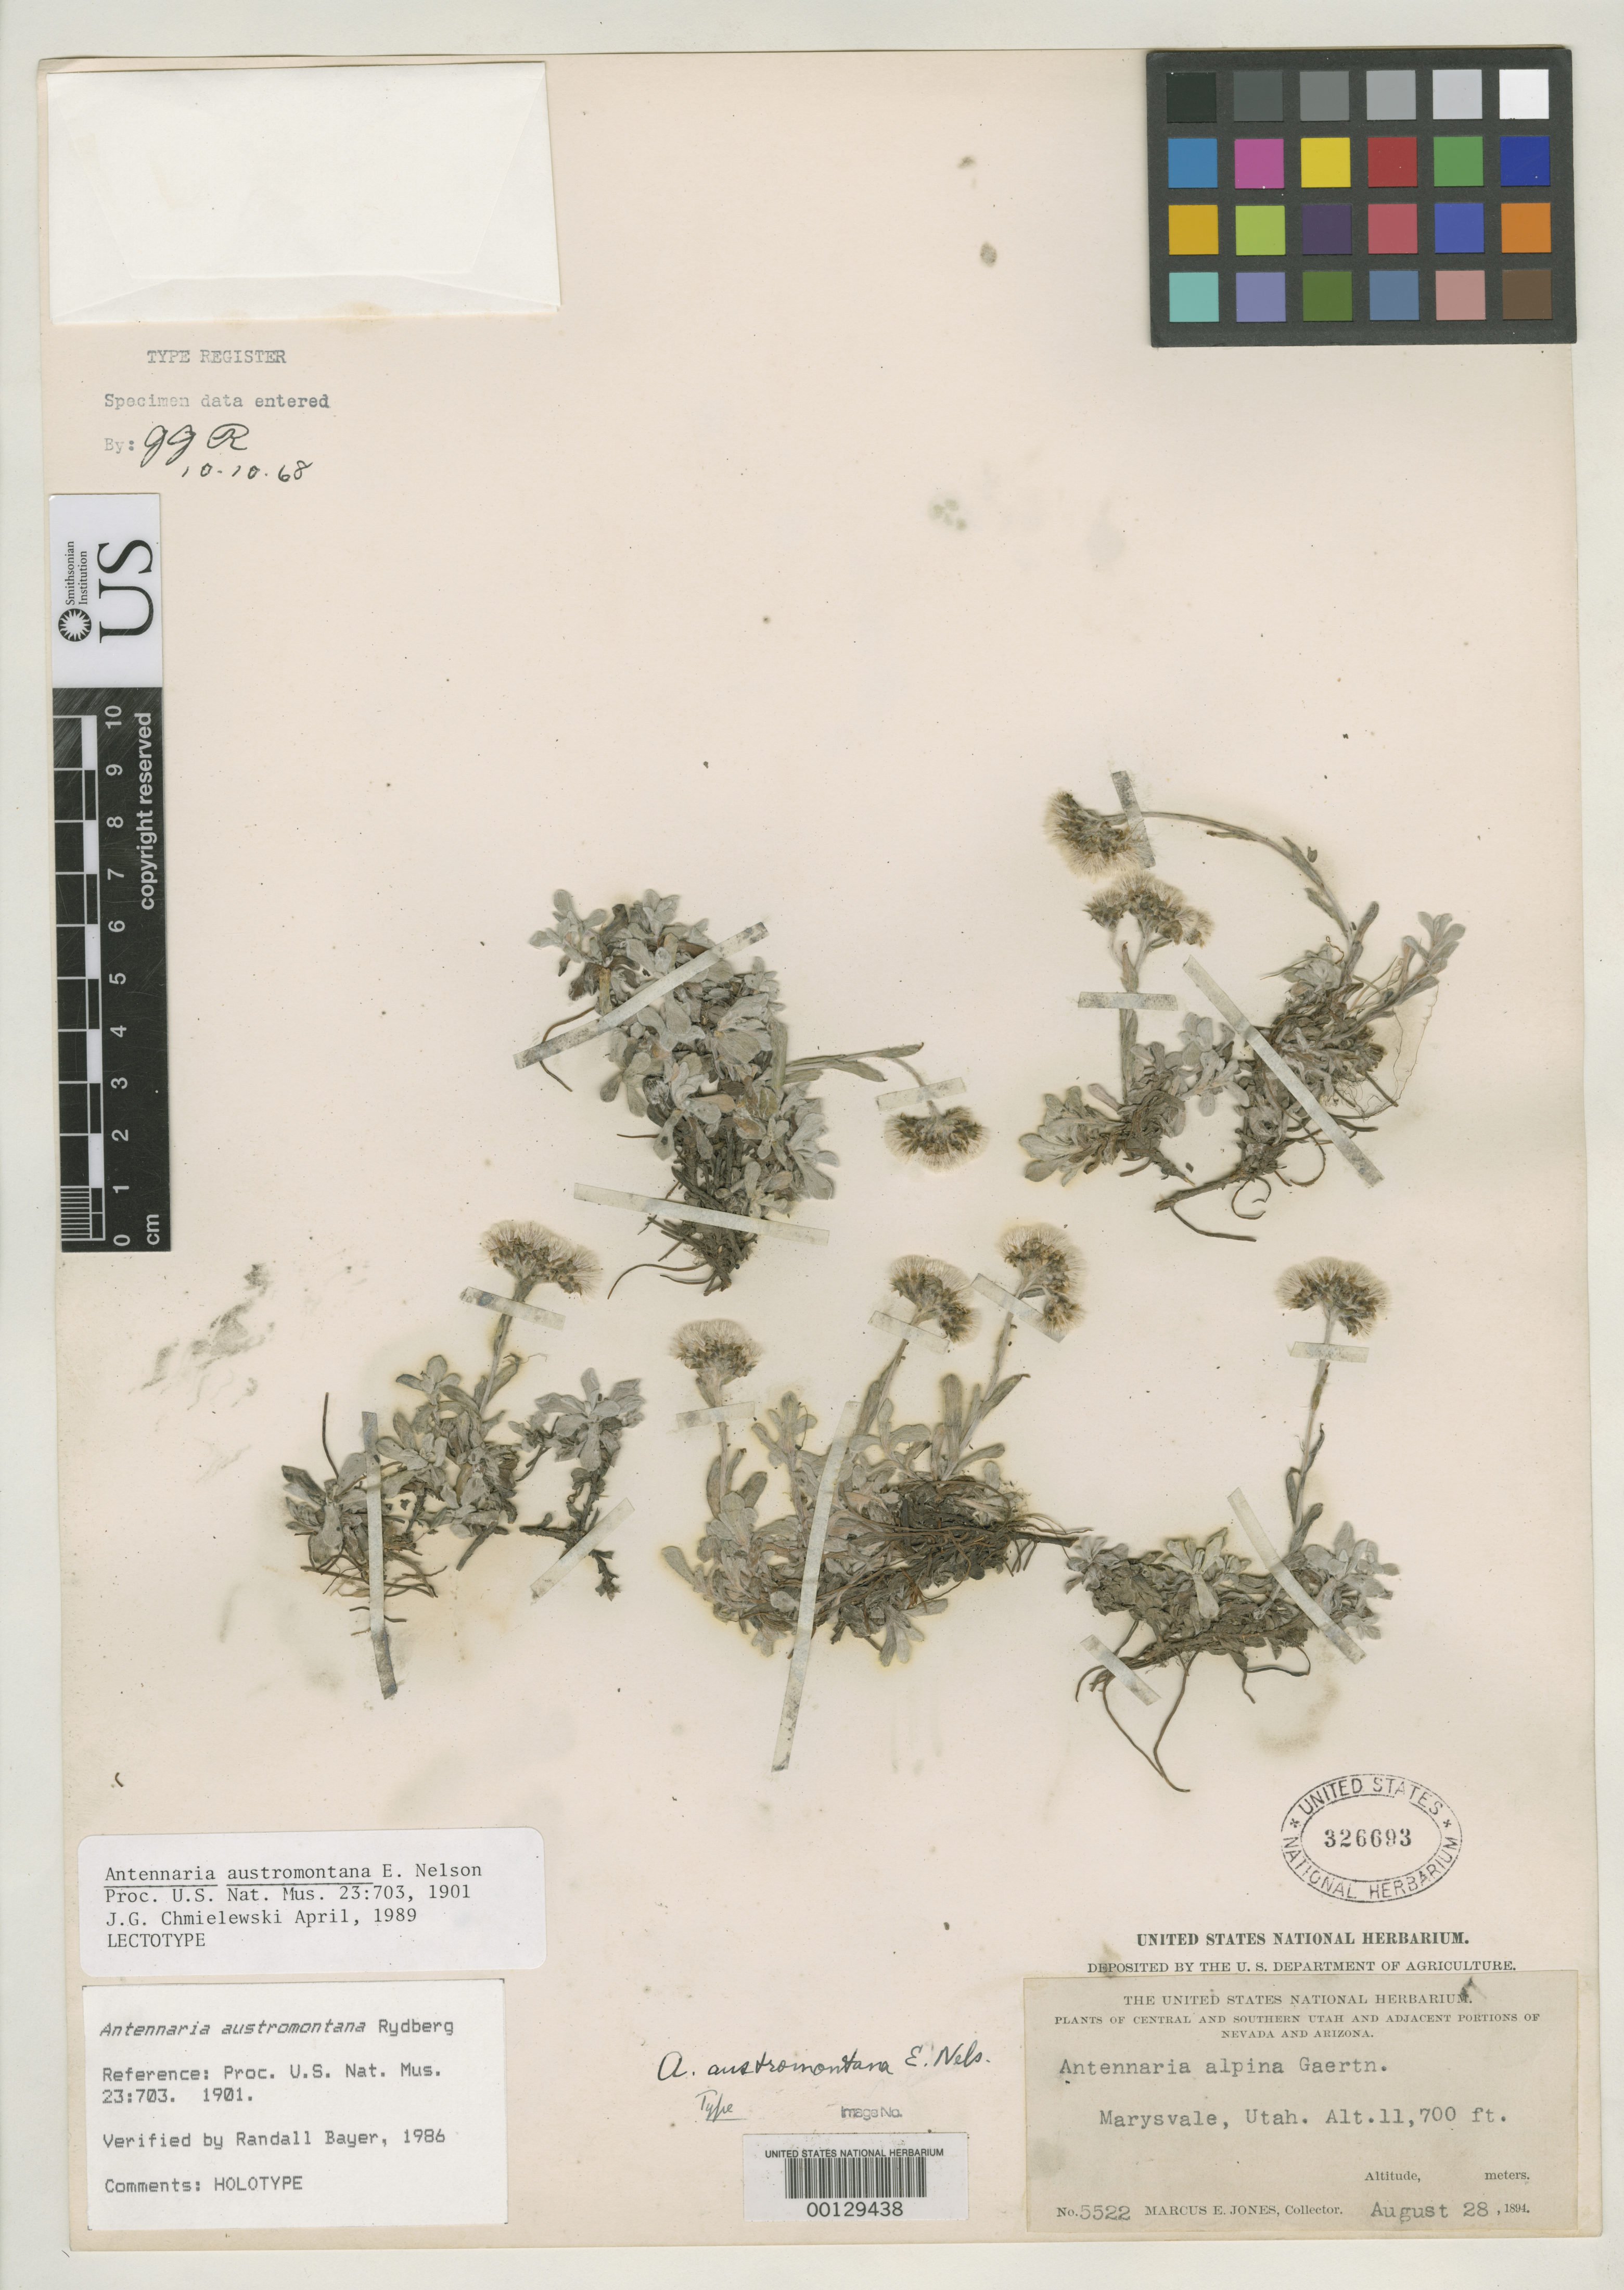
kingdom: Plantae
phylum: Tracheophyta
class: Magnoliopsida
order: Asterales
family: Asteraceae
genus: Antennaria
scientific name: Antennaria austromontana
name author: E.E. Nelson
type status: Holotype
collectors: M. E. Jones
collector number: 5522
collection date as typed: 28 Aug 1894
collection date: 1894-08-28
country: United States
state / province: Utah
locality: Marysvale.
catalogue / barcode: US 326693